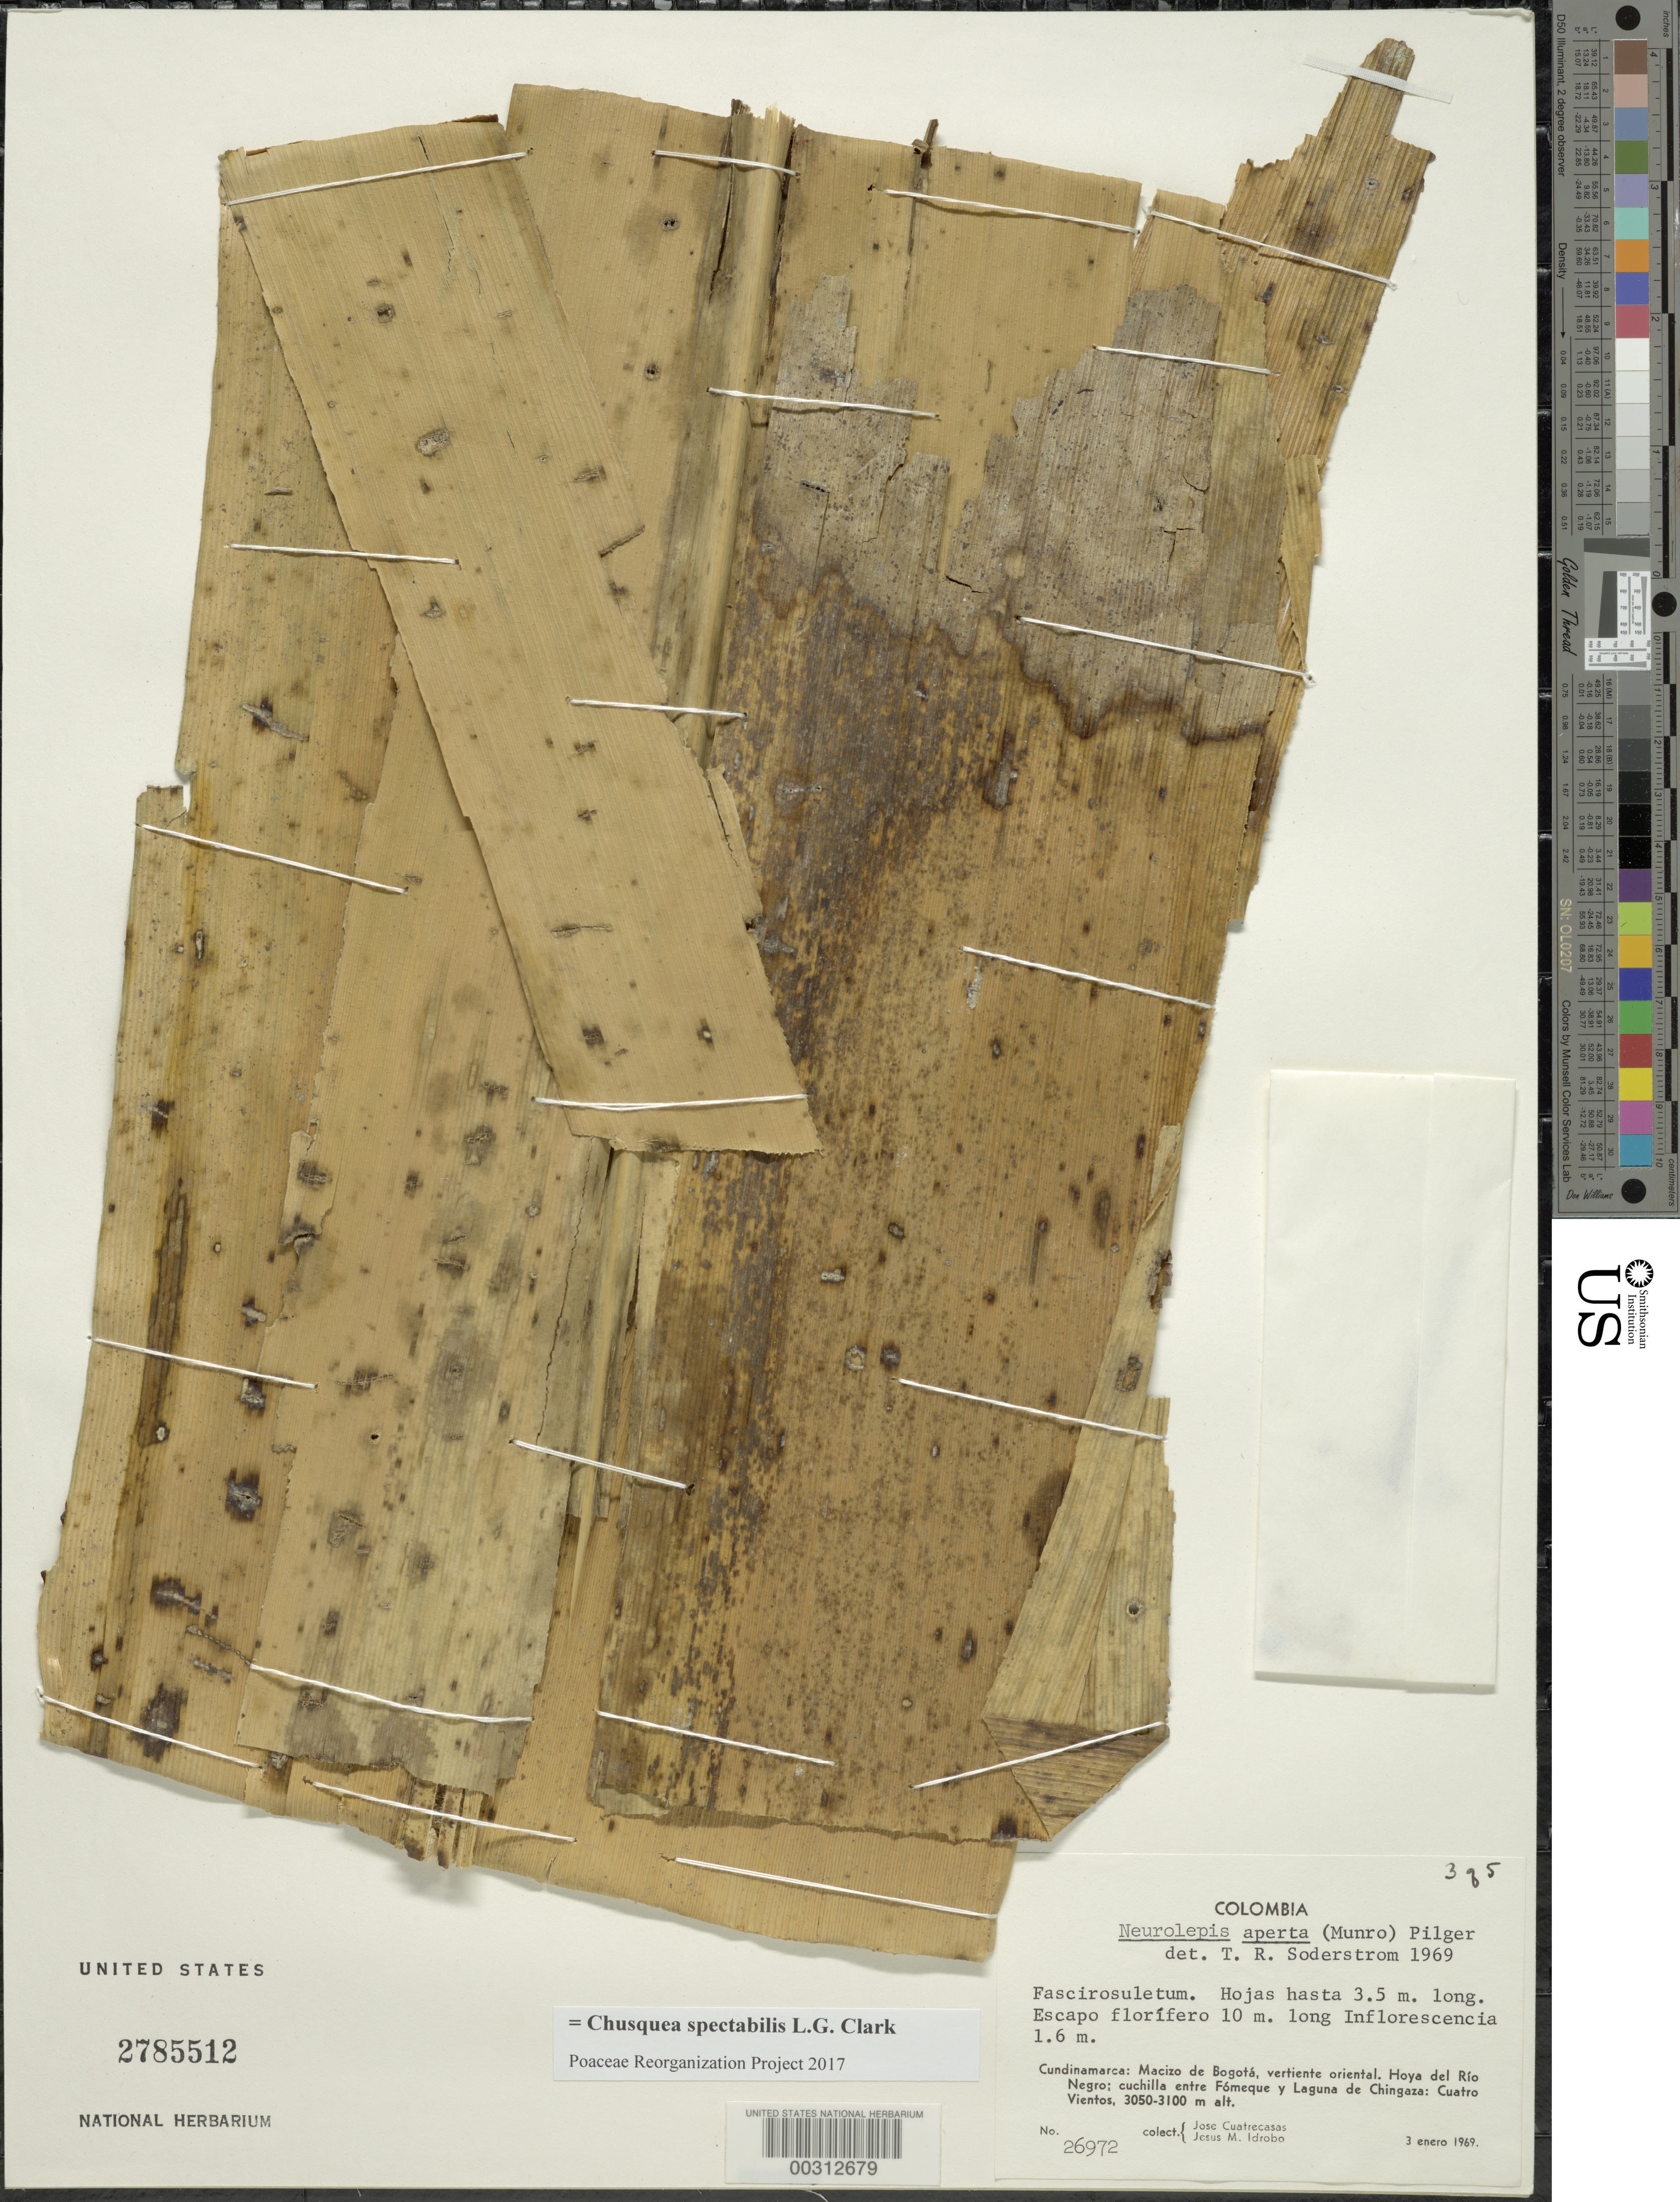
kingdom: Plantae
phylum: Tracheophyta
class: Liliopsida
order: Poales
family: Poaceae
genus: Chusquea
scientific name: Chusquea spectabilis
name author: L.G. Clark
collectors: J. Cuatrecasas & J. M. Idrobo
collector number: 26972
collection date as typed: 03 Jan 1969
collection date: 1969-01-03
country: Colombia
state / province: Cundinamarca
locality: Macizo de Bogota, Cuatro Vientos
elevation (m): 3050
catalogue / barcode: US 2785512